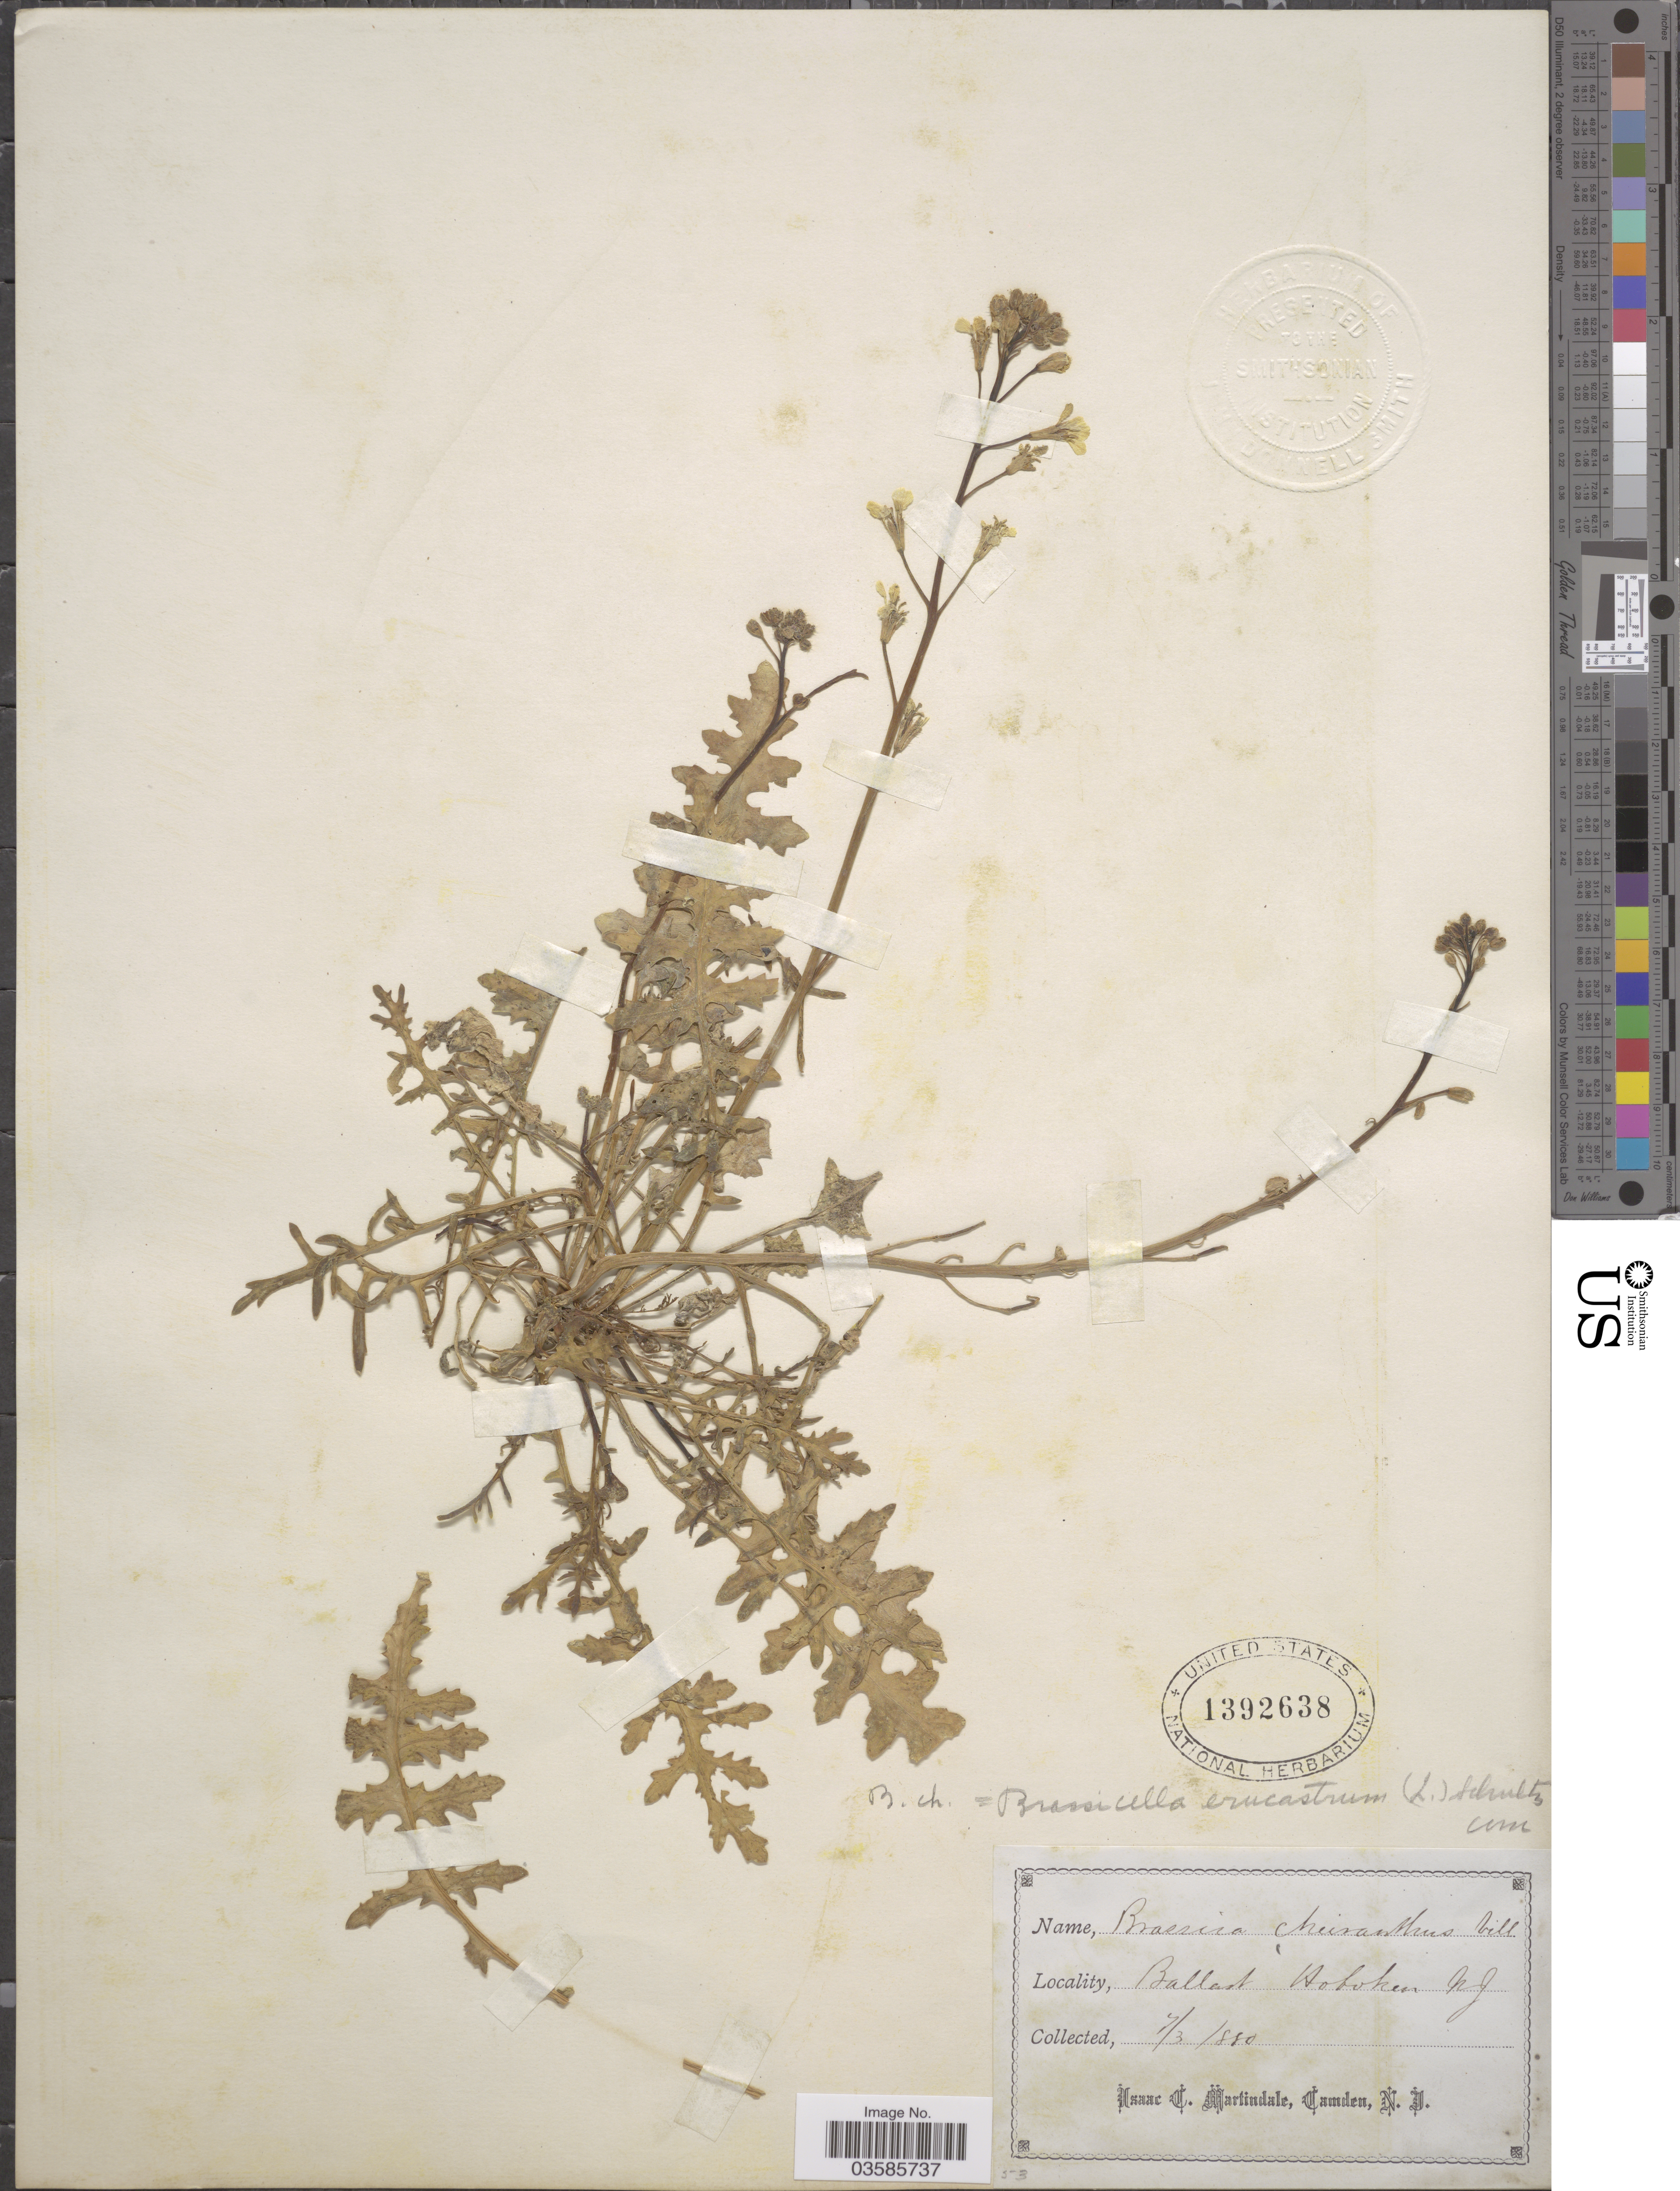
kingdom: Plantae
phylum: Tracheophyta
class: Magnoliopsida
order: Brassicales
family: Brassicaceae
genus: Brassicella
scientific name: Brassicella erucastrum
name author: (L.) O.E. Schulz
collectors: I. C. Martindale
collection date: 1880-07-03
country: United States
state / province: New Jersey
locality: Ballast Hoboken.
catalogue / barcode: US 1392638